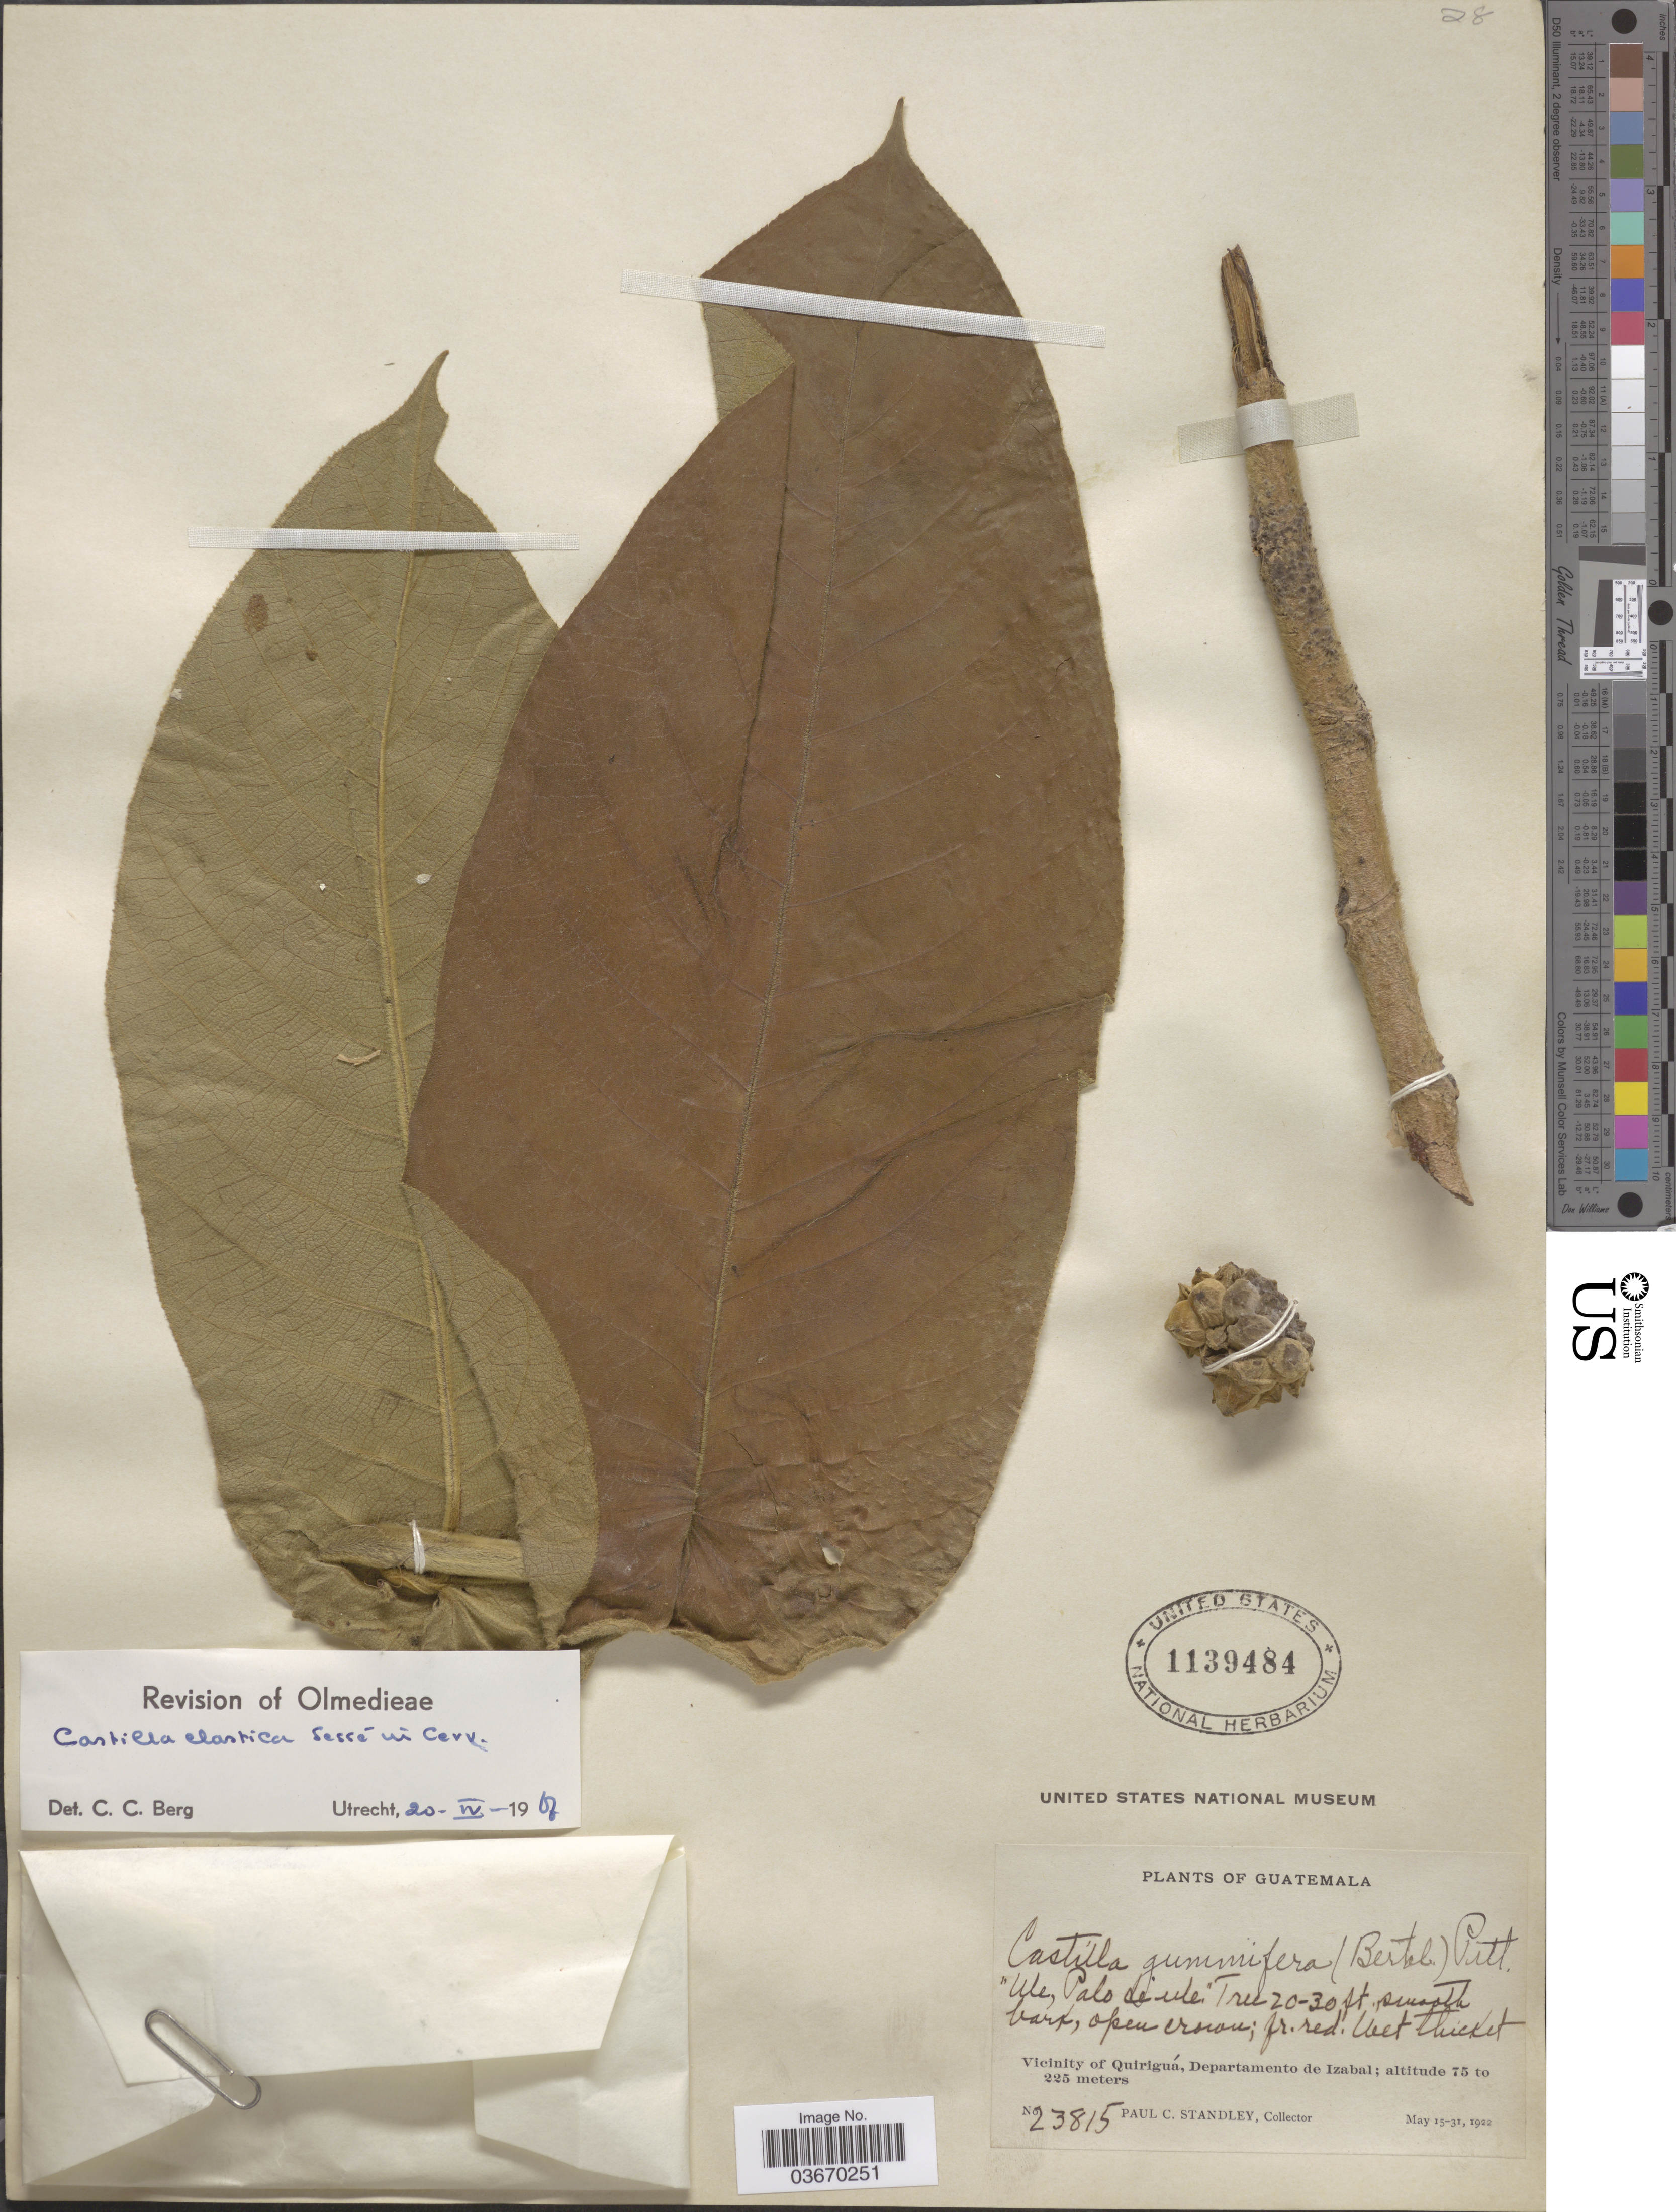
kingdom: Plantae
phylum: Tracheophyta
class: Magnoliopsida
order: Rosales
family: Moraceae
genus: Castilla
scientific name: Castilla elastica subsp. elastica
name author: Sessé ex Cerv.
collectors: P. C. Standley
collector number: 23815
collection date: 1922-05-15/1922-05-31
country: Guatemala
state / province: Izabal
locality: Vicinity of Quiriguá, Departamento de Izabal.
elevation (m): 75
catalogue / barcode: US 1139484